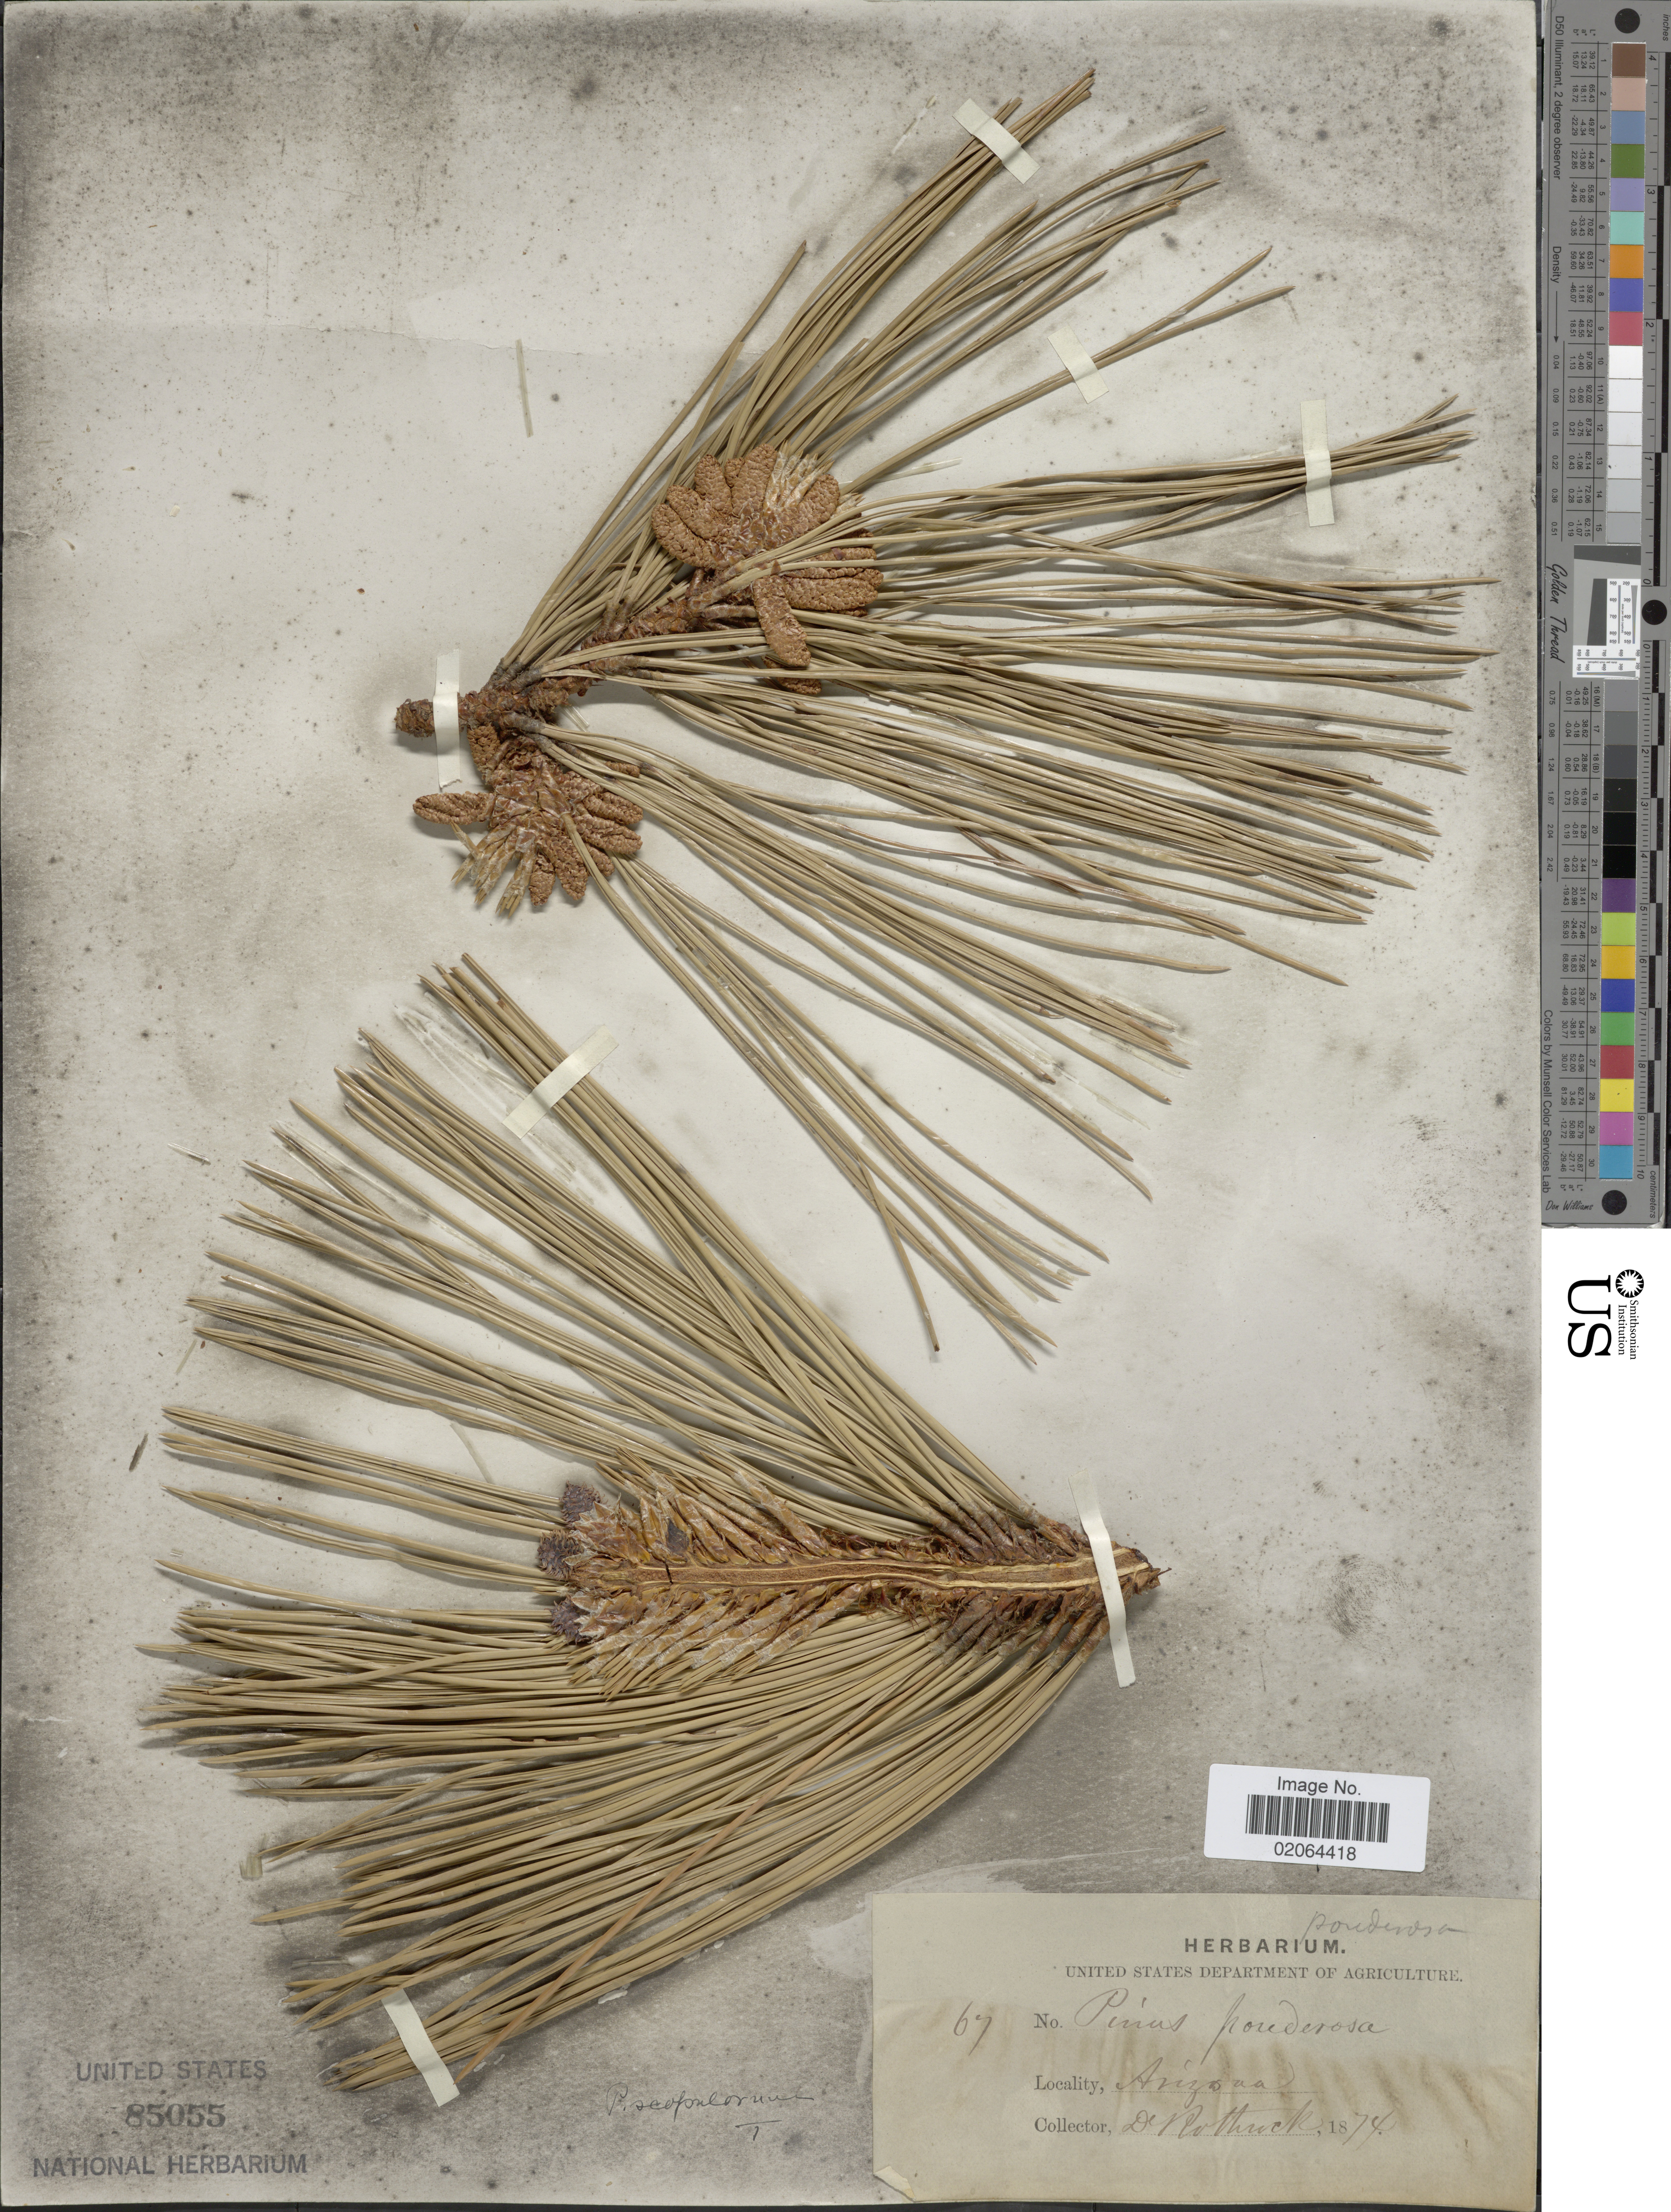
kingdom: Plantae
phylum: Tracheophyta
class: Pinopsida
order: Pinales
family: Pinaceae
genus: Pinus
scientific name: Pinus ponderosa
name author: Douglas ex C. Lawson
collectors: Rothuck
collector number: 67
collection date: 1874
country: United States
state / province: Arizona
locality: Arizona.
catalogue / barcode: US 85055